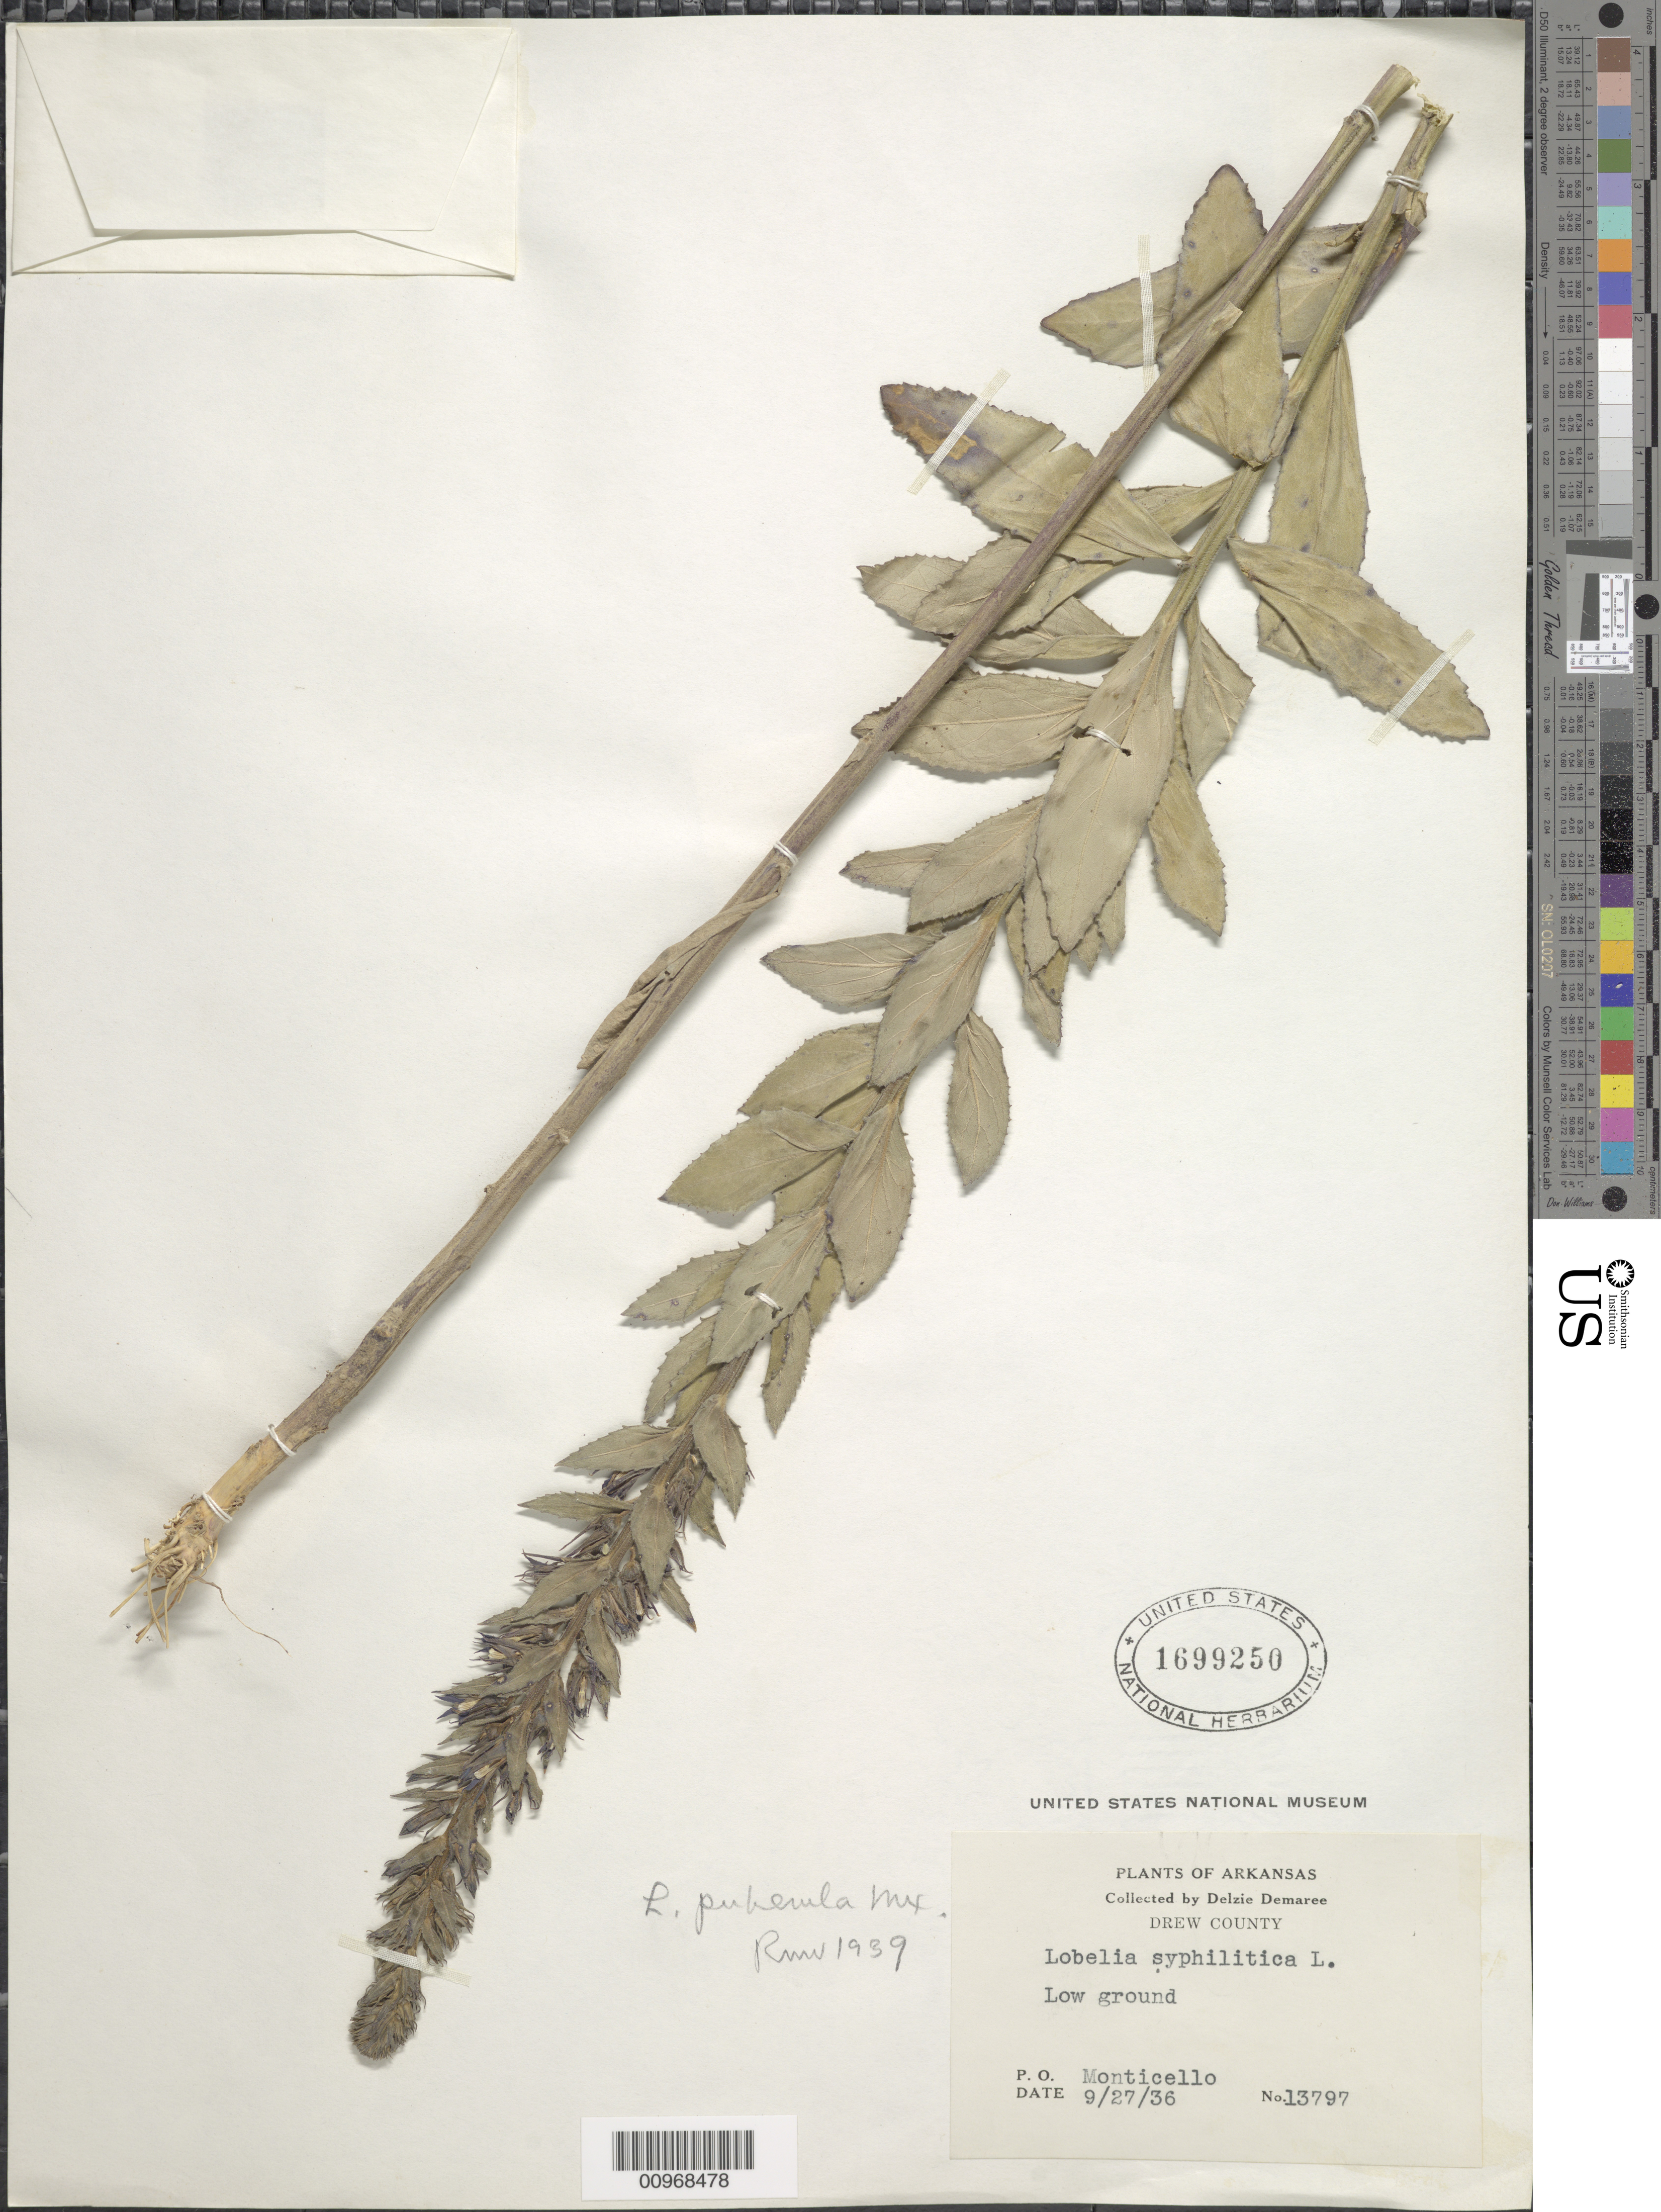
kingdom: Plantae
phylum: Tracheophyta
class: Magnoliopsida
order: Asterales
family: Campanulaceae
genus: Lobelia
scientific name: Lobelia puberula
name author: Michx.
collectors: D. Demaree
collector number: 13797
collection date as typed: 9/27/36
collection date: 1936-09-27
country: United States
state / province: Arkansas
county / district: Drew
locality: Monticello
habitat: low ground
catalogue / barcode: US 1699250